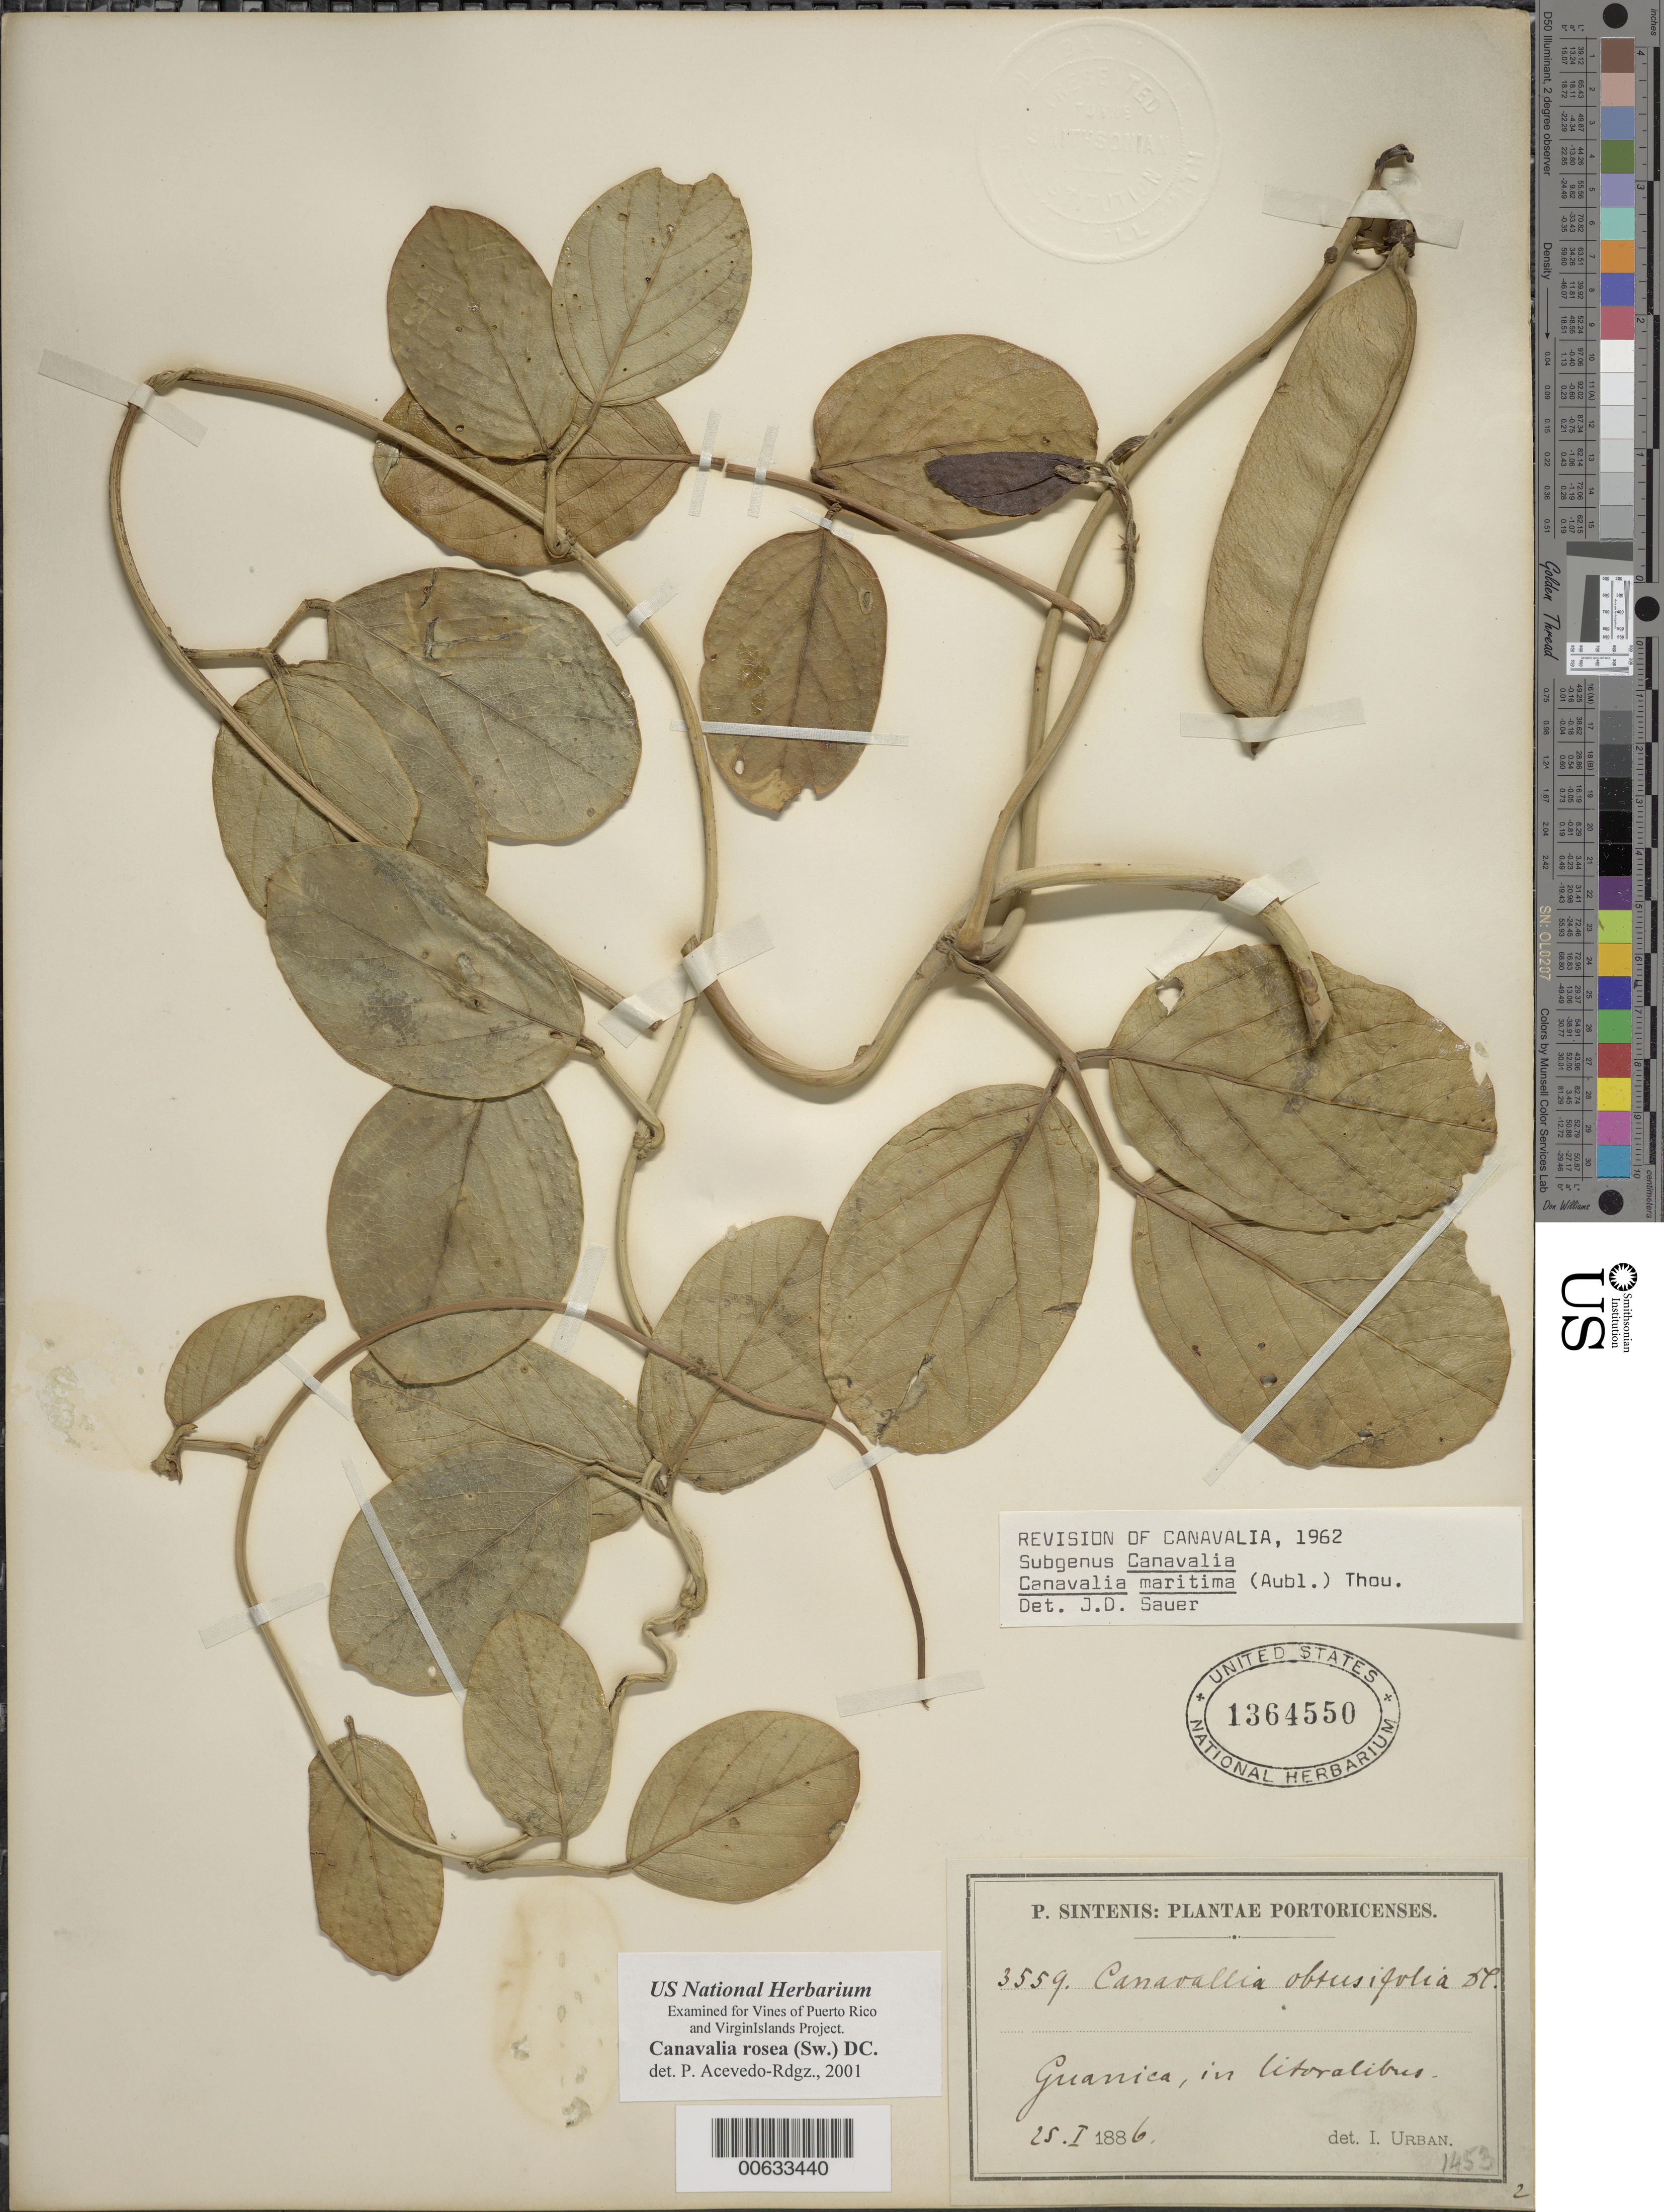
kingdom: Plantae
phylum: Tracheophyta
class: Magnoliopsida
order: Fabales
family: Fabaceae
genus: Canavalia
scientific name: Canavalia rosea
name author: (Sw.) DC.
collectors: P. Sintenis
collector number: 3559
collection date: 1886-01-25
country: Puerto Rico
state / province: Guánica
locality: Litoralibus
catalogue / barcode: US 1364550